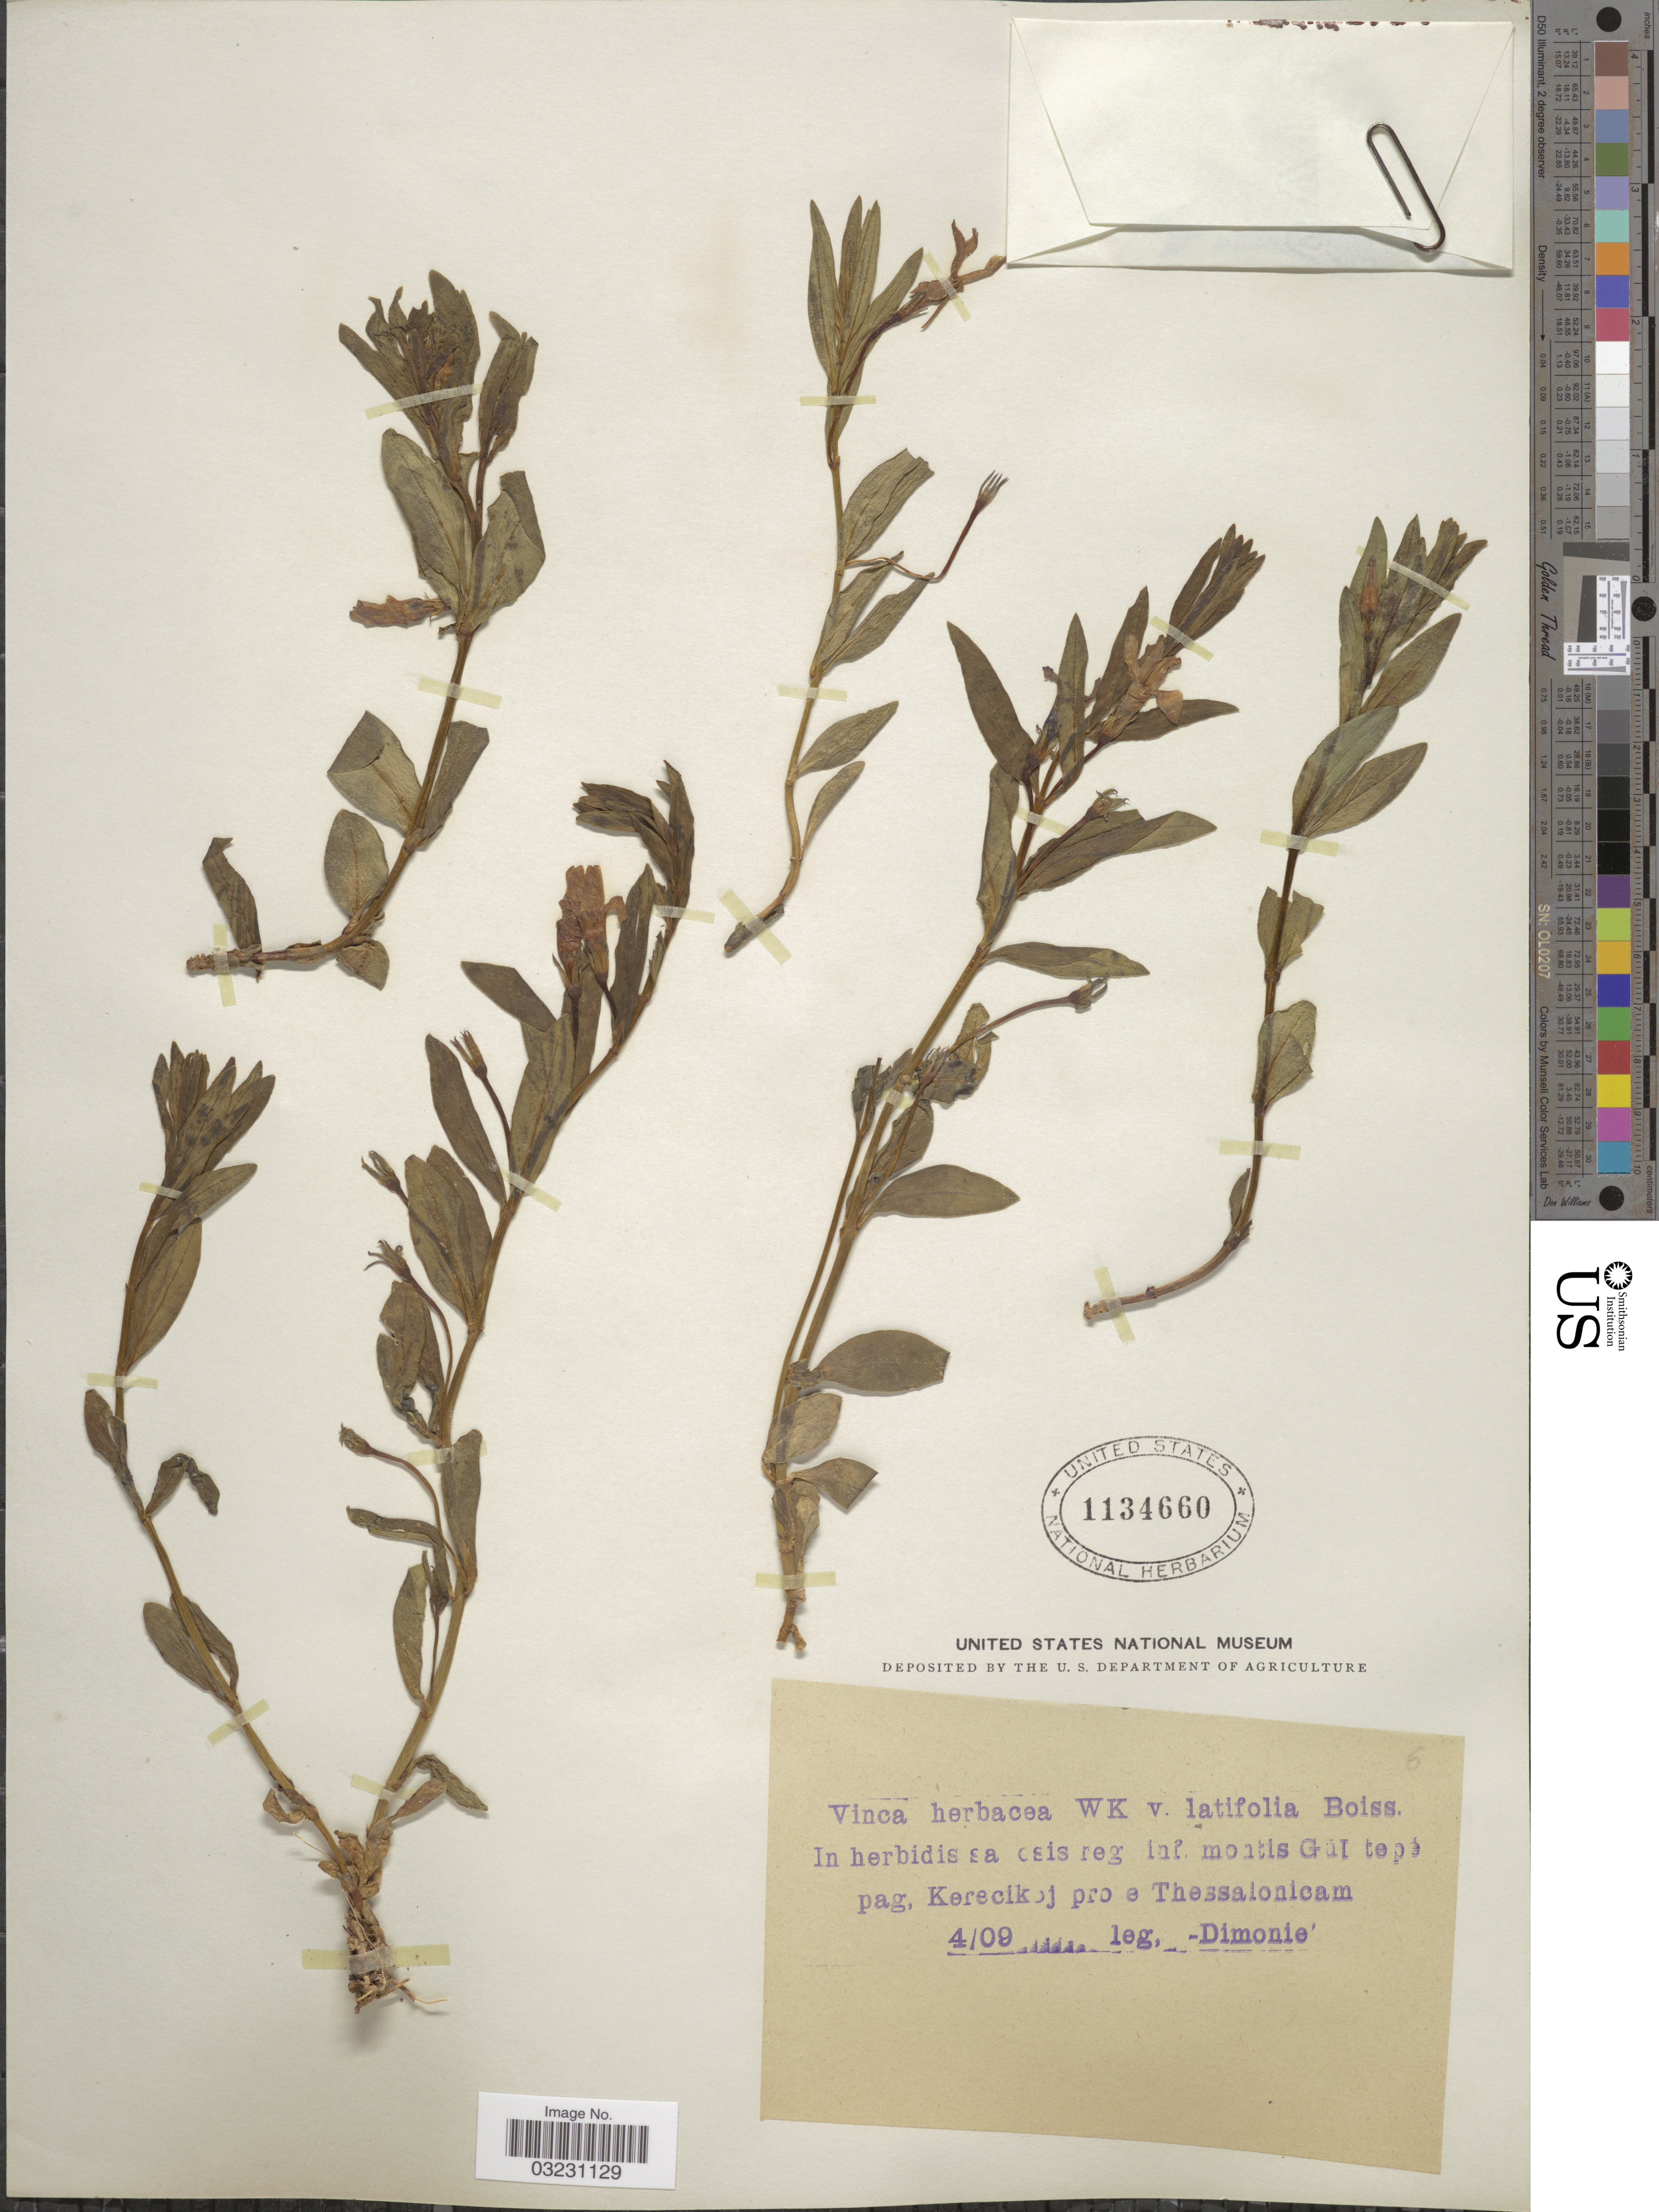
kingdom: Plantae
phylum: Tracheophyta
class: Magnoliopsida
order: Gentianales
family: Apocynaceae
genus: Vinca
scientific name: Vinca herbacea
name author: Waldst. & Kit.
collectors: -. Dimonie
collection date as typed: Transcribed d/m/y: /4/9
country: Greece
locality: In herbidissa osis reg inf. montis Gül tepé pag. Kerecijoj prope Thessalonicam.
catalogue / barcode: US 1134660